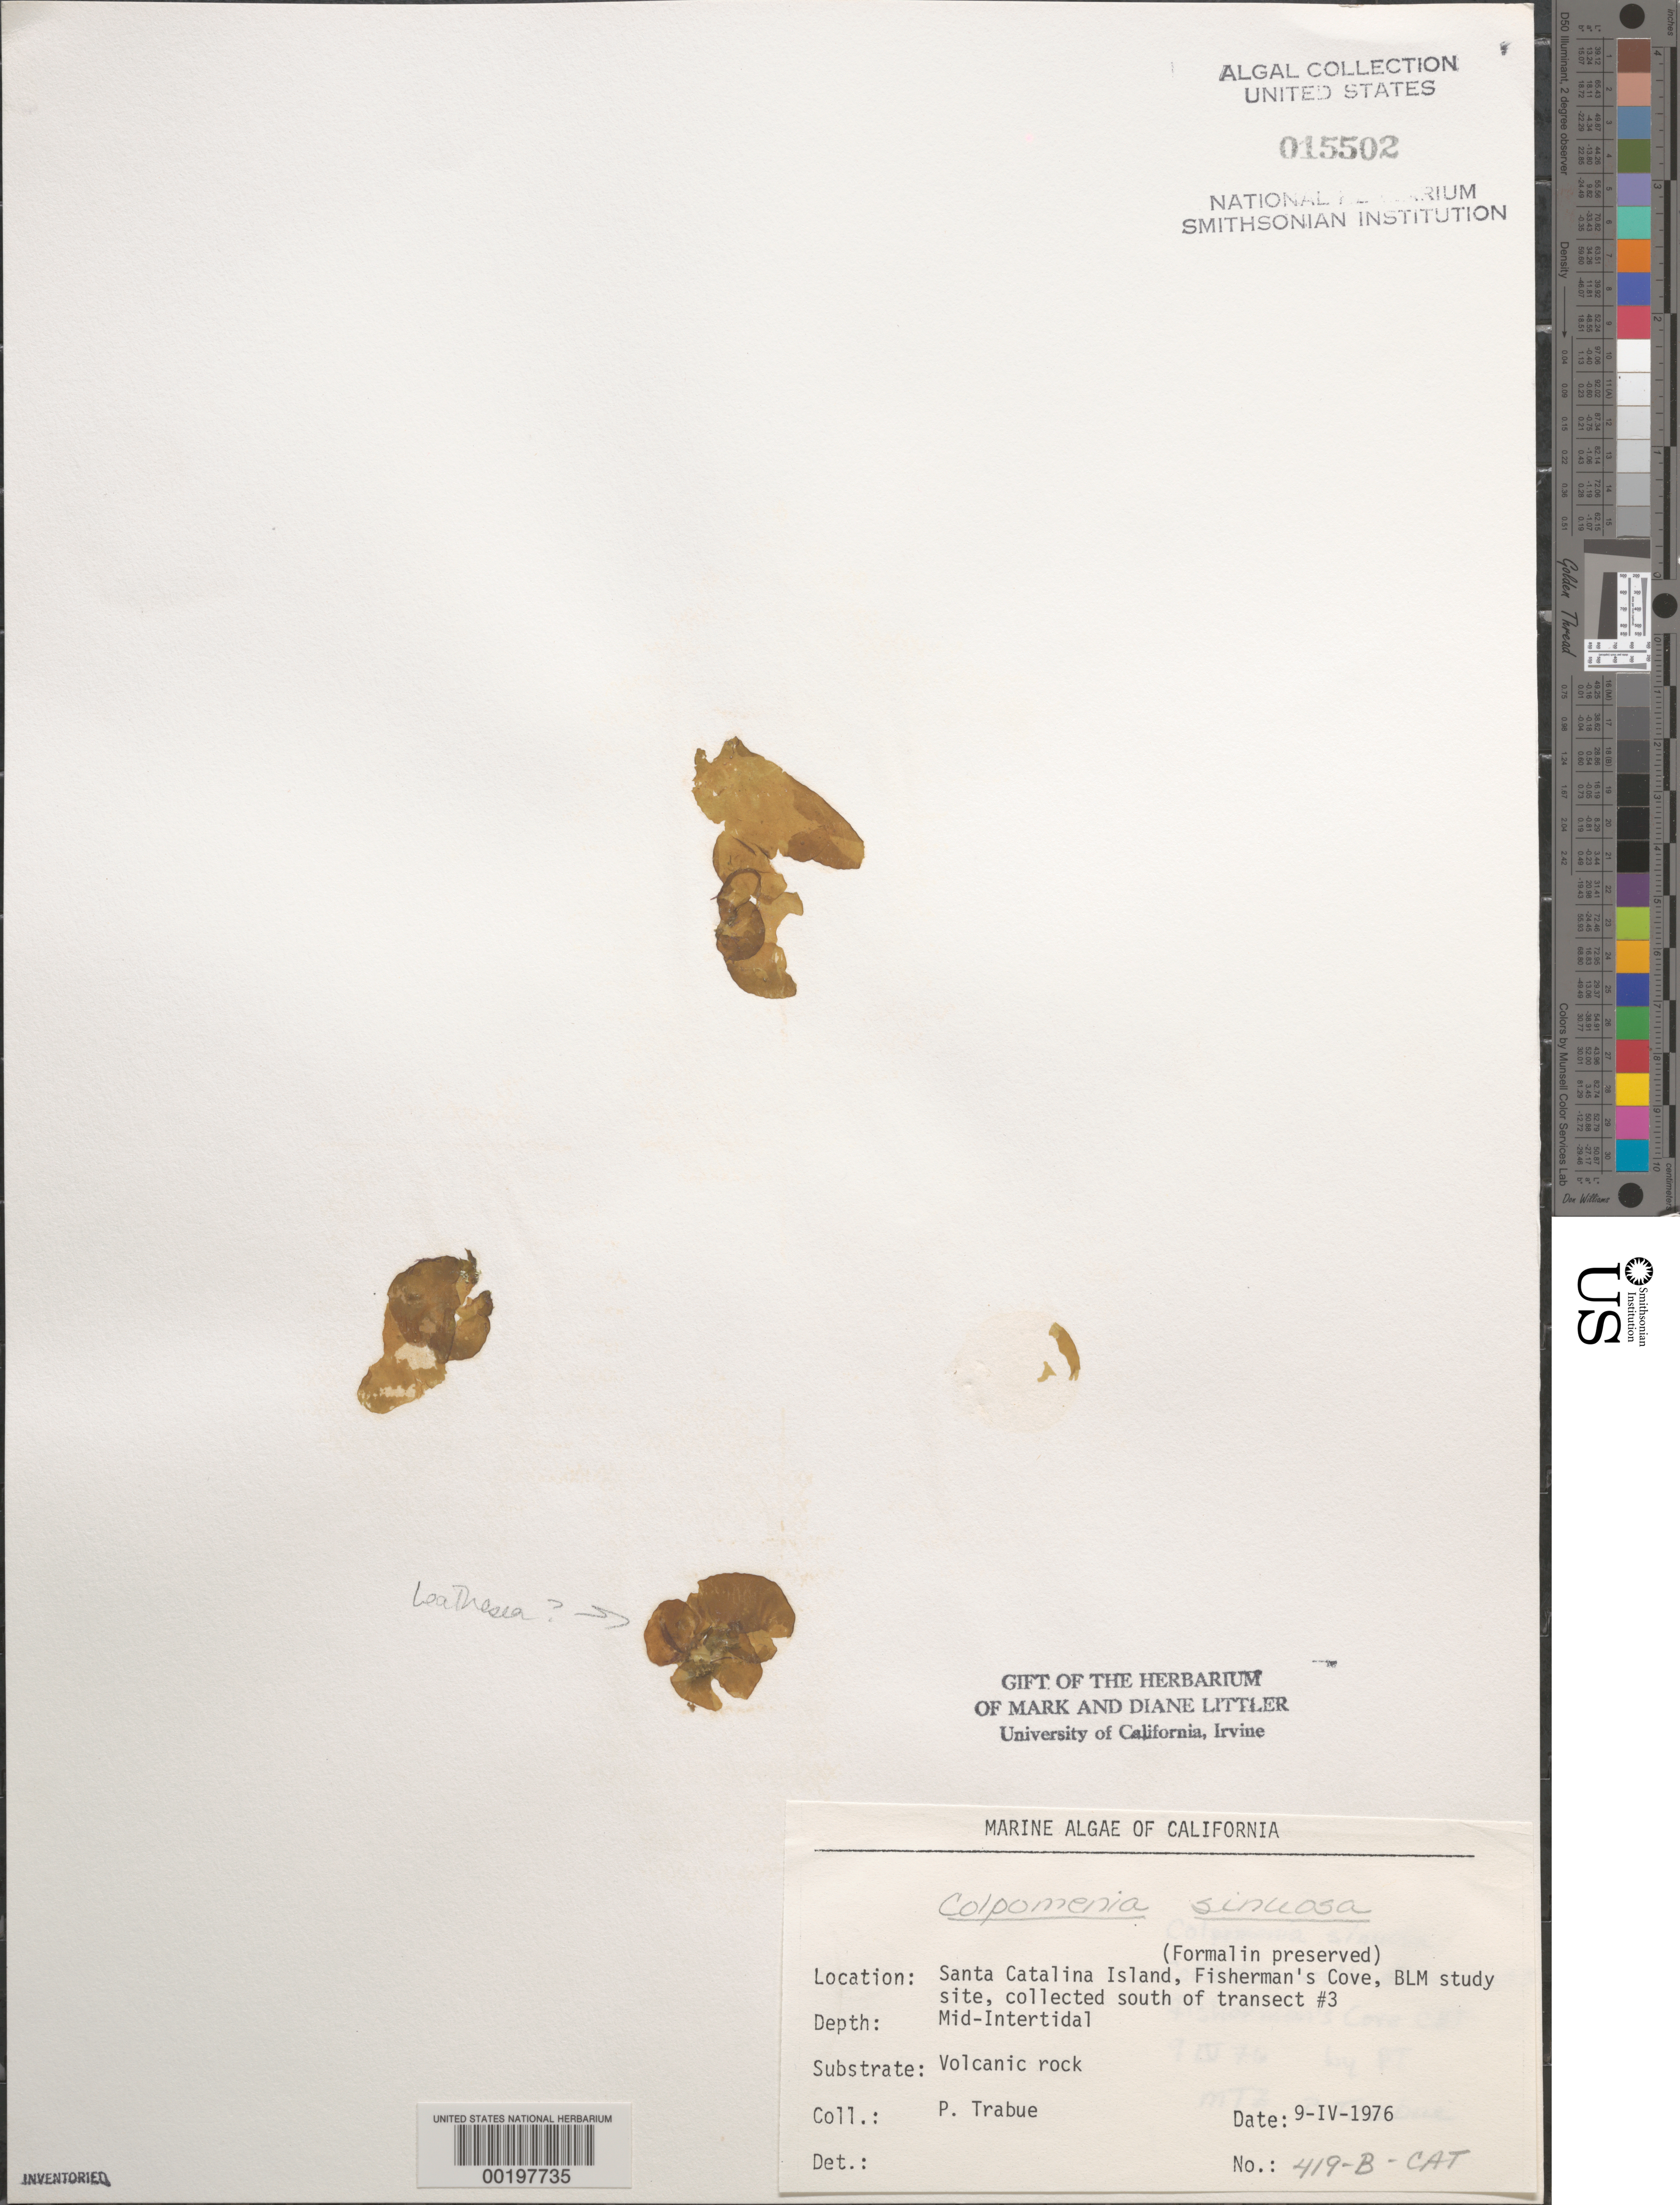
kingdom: Chromista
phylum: Ochrophyta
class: Phaeophyceae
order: Scytosiphonales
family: Scytosiphonaceae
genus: Colpomenia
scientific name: Colpomenia sinuosa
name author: (K. Mert. ex Roth) Derbes & Solier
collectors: P. J. Trabue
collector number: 419b-cat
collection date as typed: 09 Apr 1976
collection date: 1976-04-09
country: United States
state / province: California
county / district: Los Angeles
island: Santa Catalina Island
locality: Fisherman Cove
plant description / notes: BLM-SOCALBIGHT Rocky Intertidal Survey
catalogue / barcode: US 15502